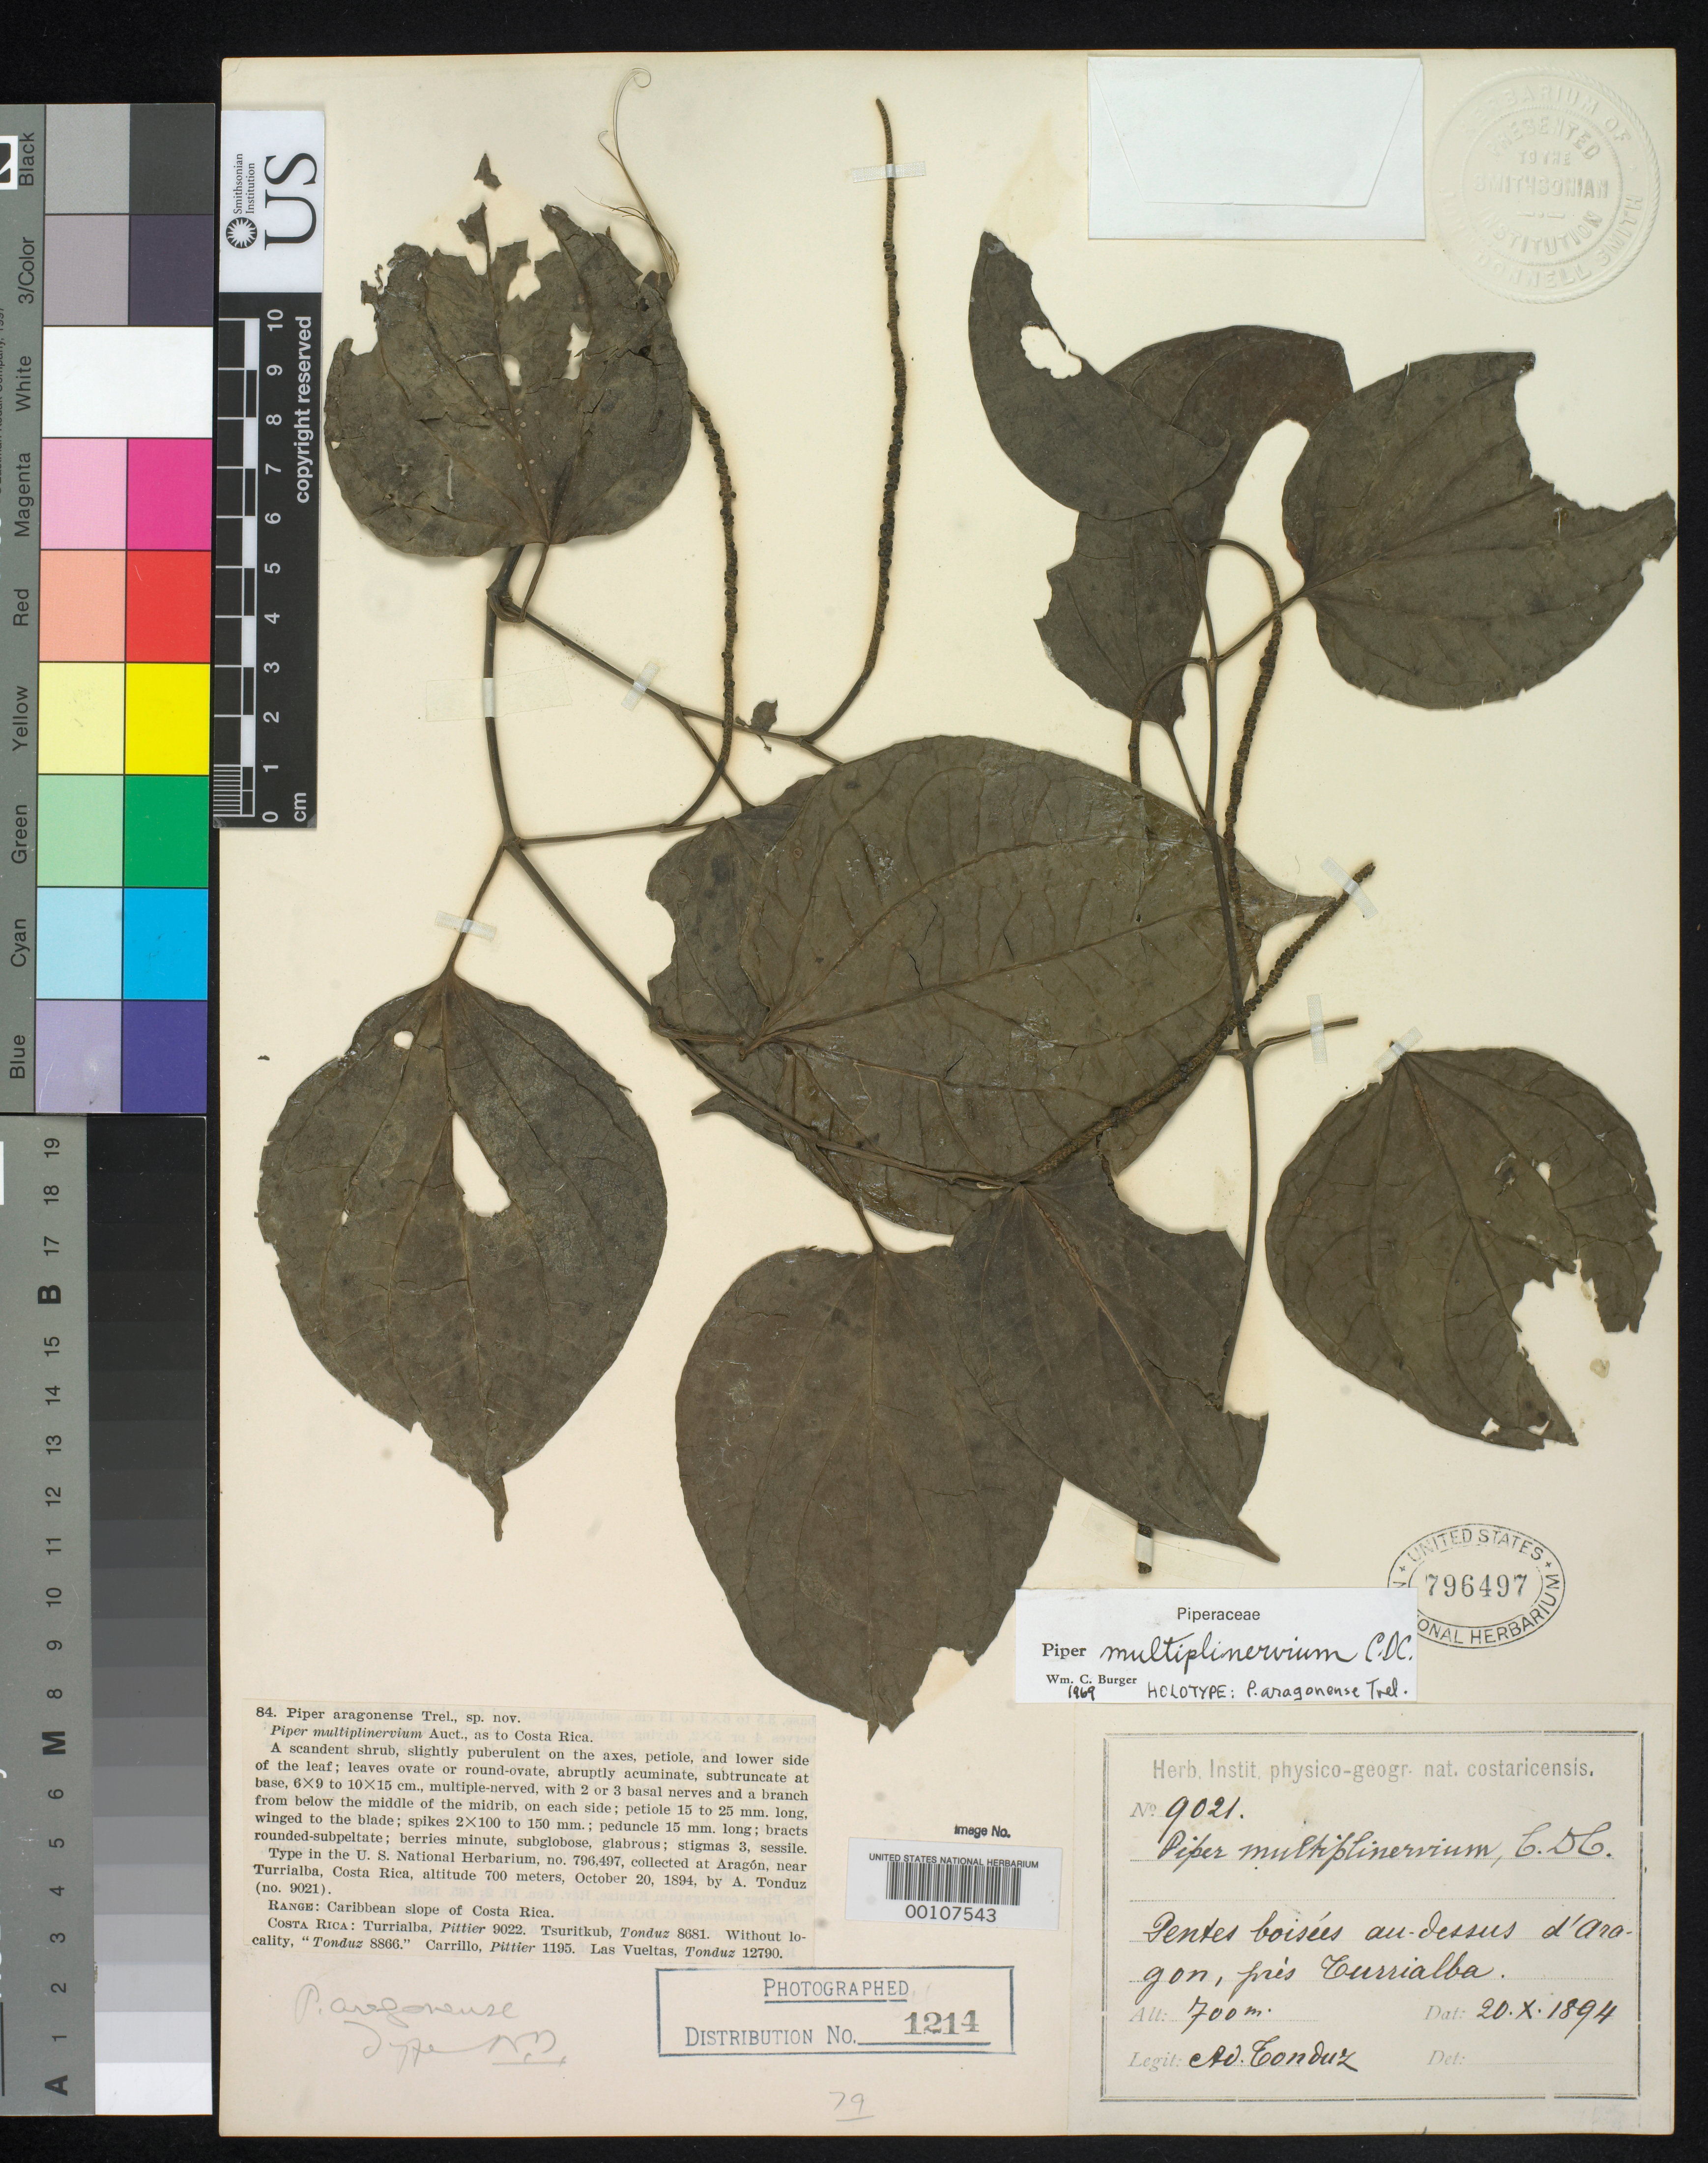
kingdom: Plantae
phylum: Tracheophyta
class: Magnoliopsida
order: Piperales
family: Piperaceae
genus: Piper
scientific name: Piper aragonense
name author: Trel.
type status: Holotype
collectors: A. Tonduz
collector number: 9021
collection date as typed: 20 Oct 1894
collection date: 1894-10-20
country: Costa Rica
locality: Aragon, near Turrialba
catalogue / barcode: US 796497